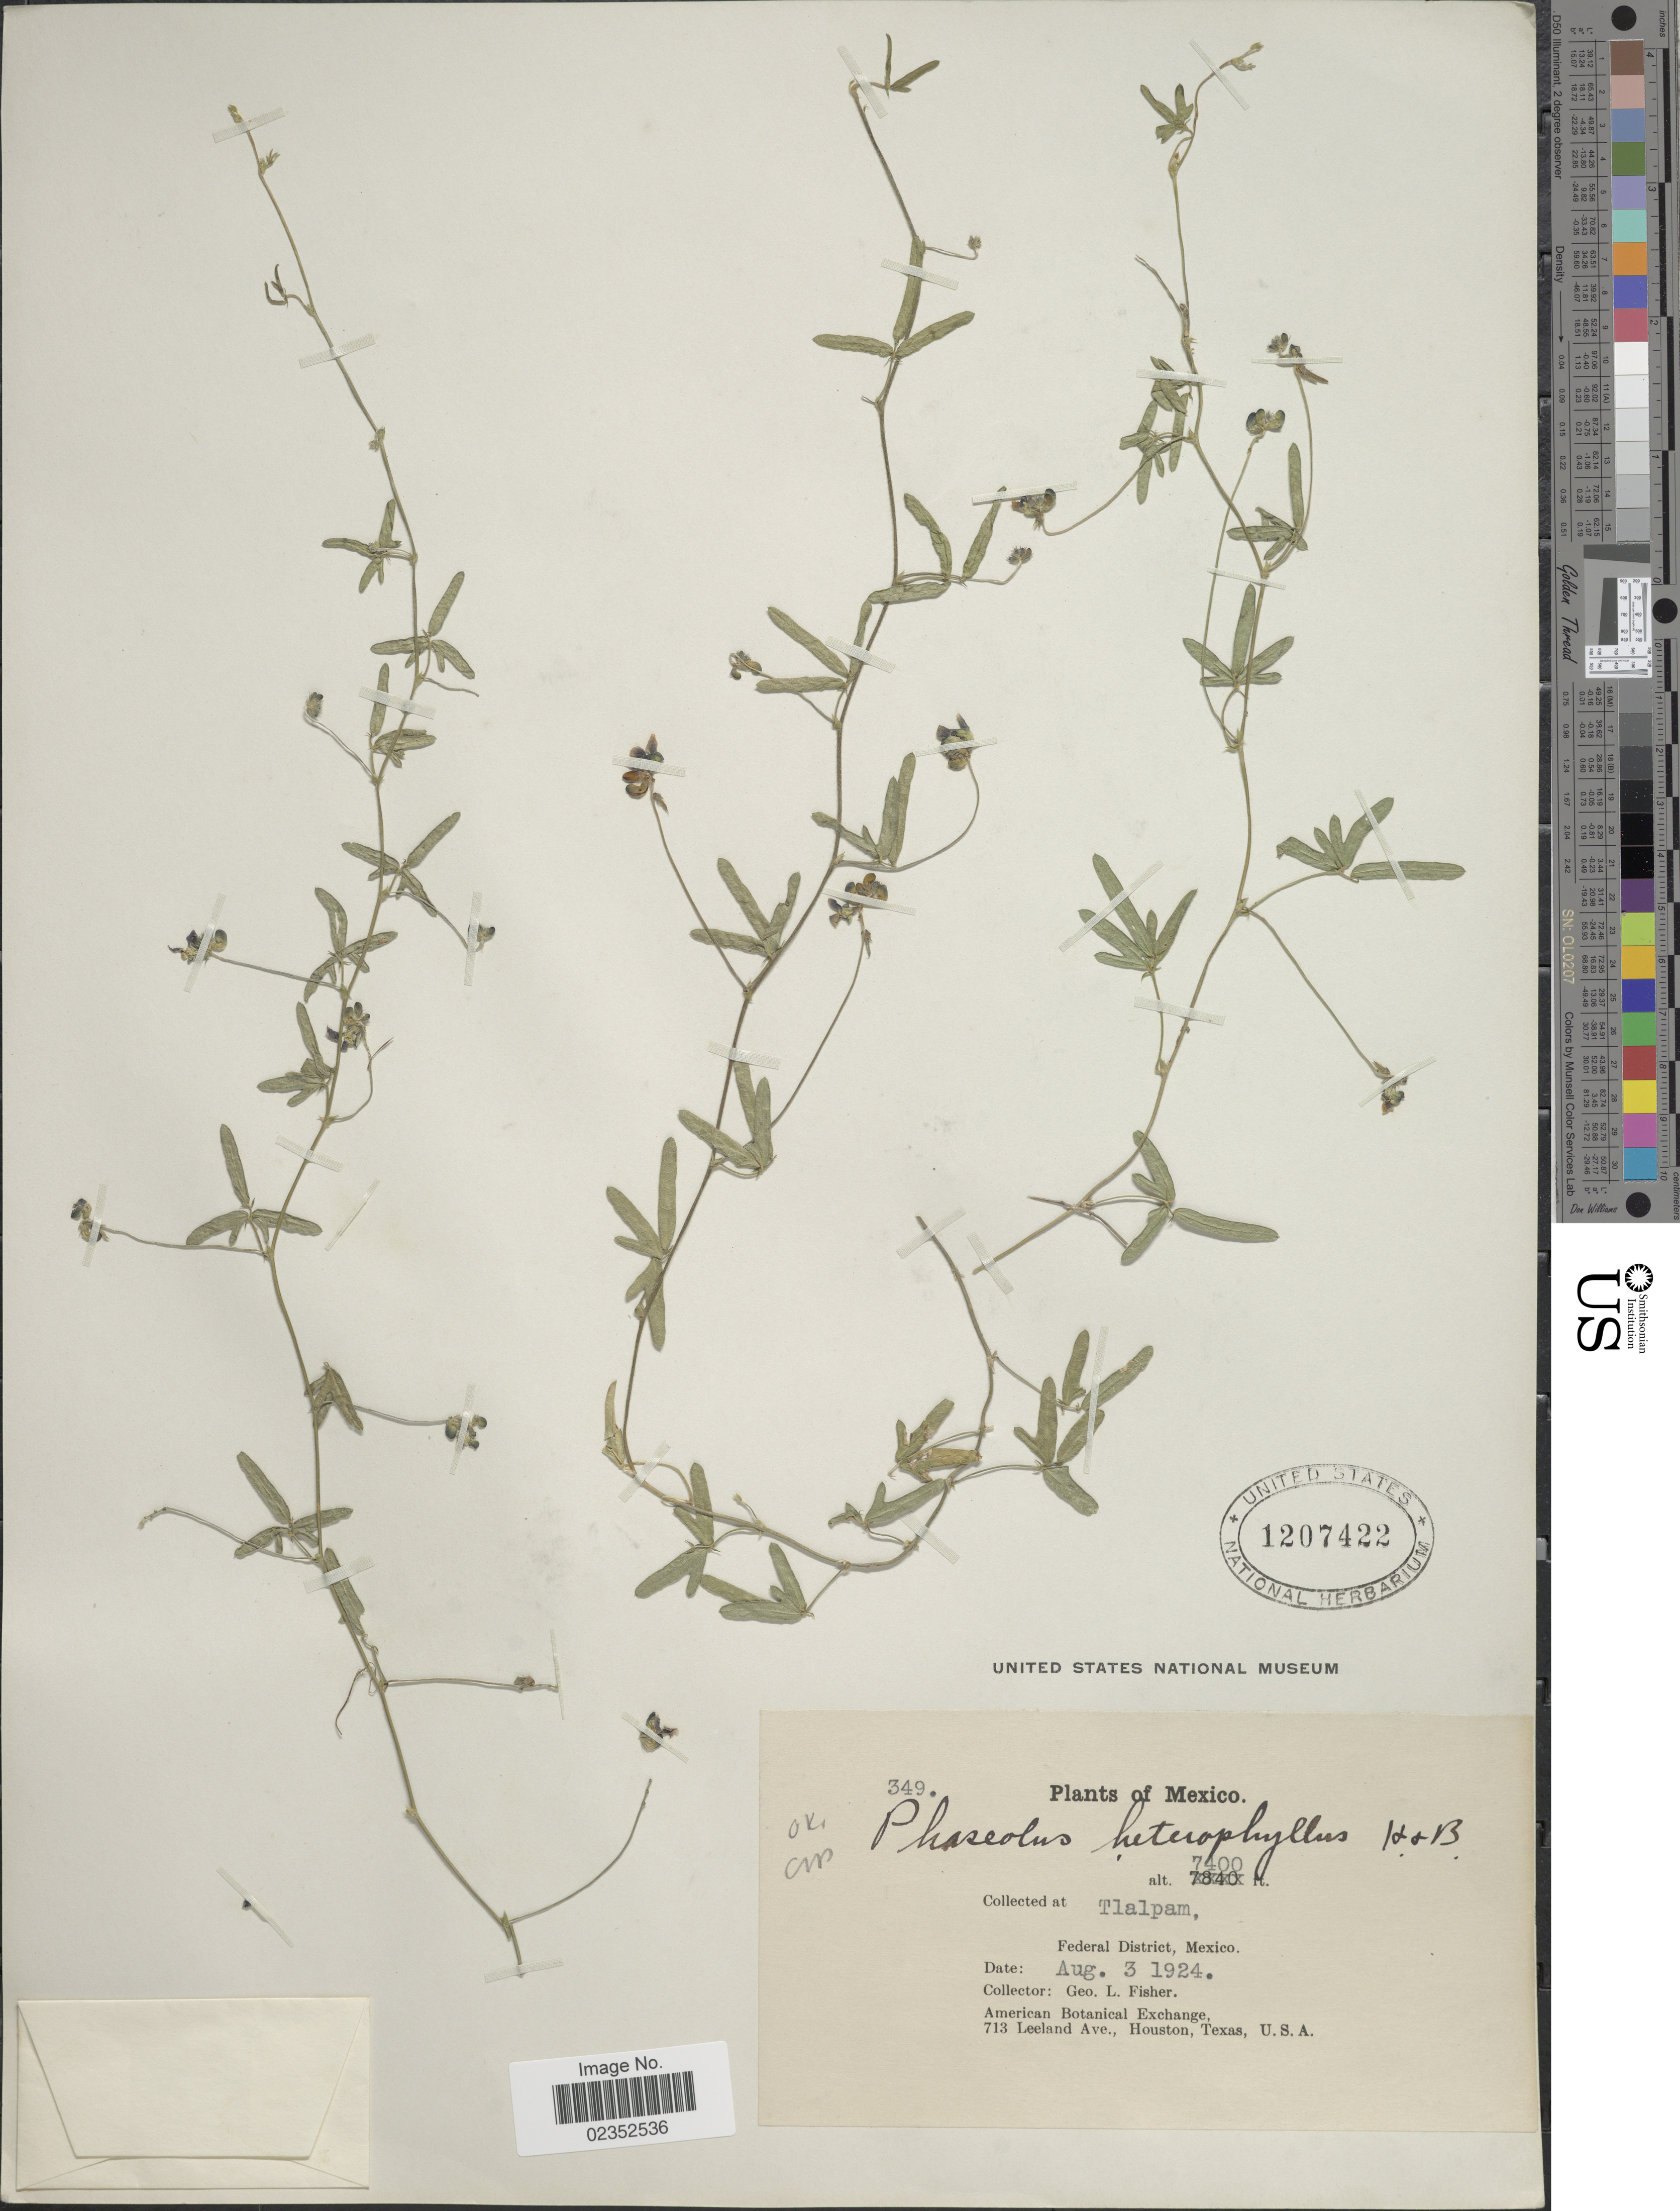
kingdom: Plantae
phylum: Tracheophyta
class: Magnoliopsida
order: Fabales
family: Fabaceae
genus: Macroptilium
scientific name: Macroptilium gibbosifolium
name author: (Ortega) A. Delgado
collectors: G. L. Fisher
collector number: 349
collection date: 1924-08-03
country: Mexico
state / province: Distrito Federal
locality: Tlalpam, Federal District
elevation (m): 2256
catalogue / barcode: US 1207422